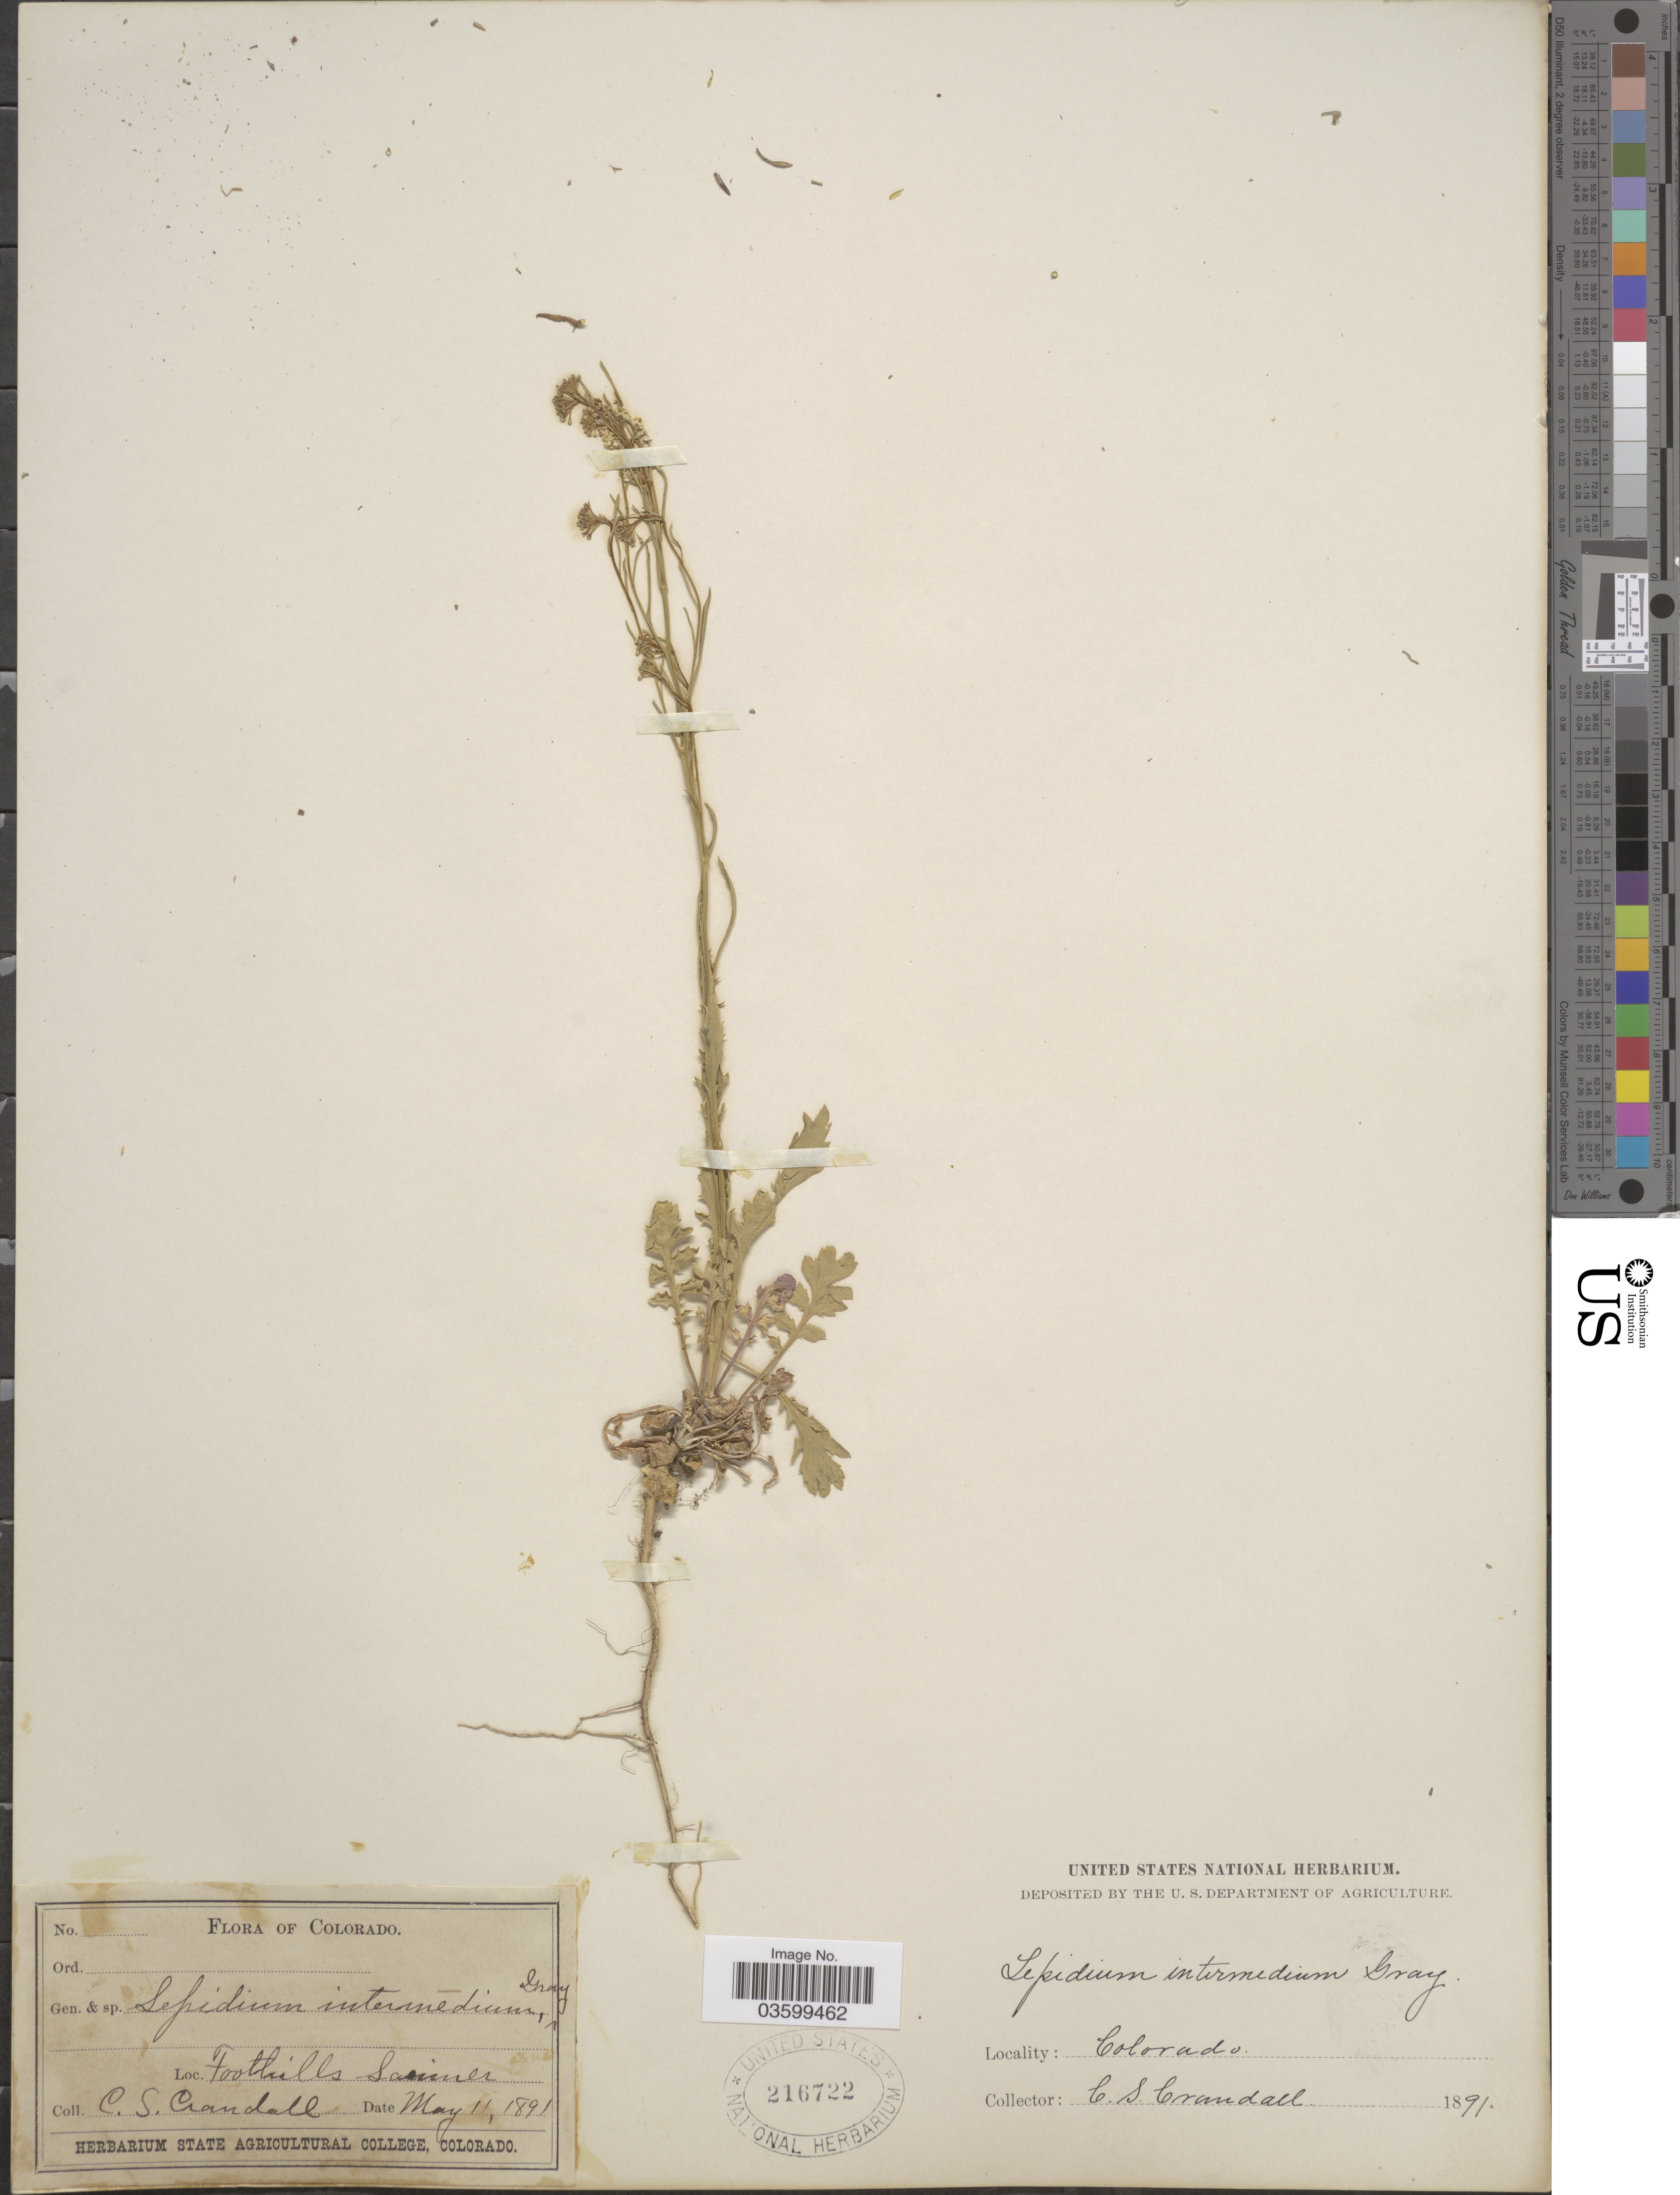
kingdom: Plantae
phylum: Tracheophyta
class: Magnoliopsida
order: Brassicales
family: Brassicaceae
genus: Lepidium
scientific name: Lepidium virginicum var. pubescens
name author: (Greene) C.L. Hitchc.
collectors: C. Crandall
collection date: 1891-05-11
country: United States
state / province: Colorado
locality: Foothills Larimer.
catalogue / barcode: US 216722